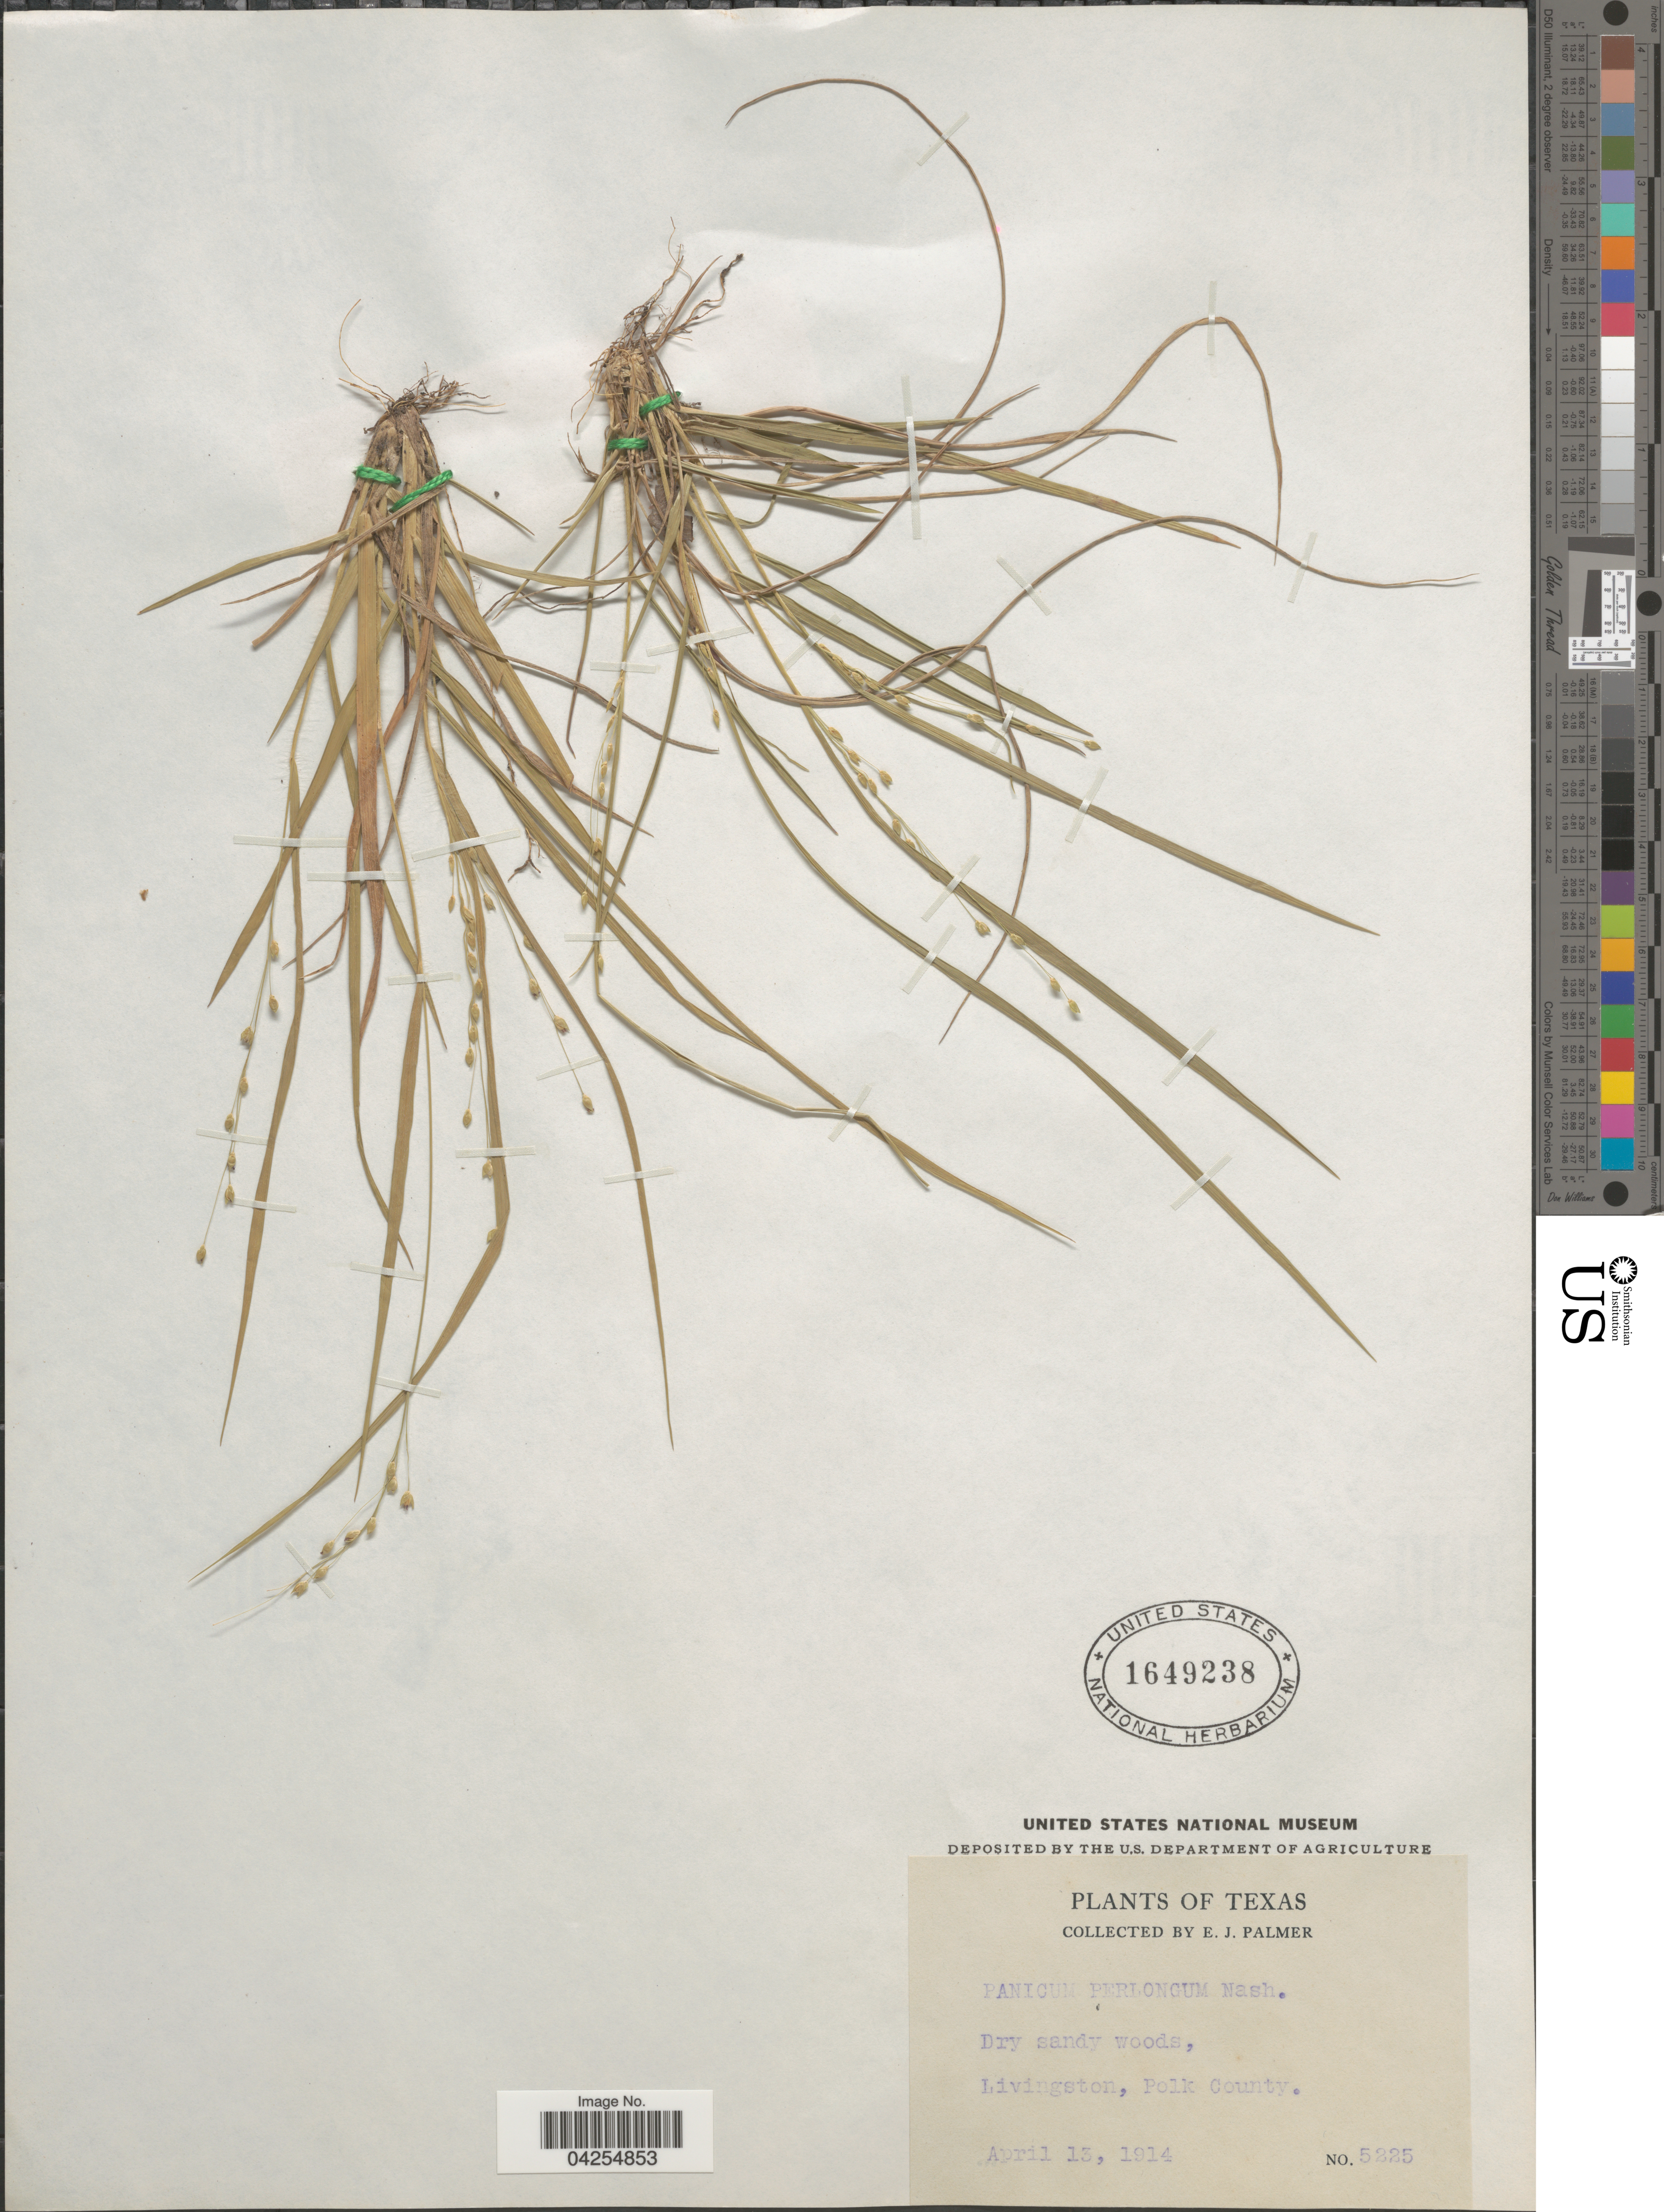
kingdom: Plantae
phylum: Tracheophyta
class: Liliopsida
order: Poales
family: Poaceae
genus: Dichanthelium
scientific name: Dichanthelium depauperatum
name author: (Muhl.) Gould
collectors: E. J. Palmer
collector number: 5225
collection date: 1914-04-13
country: United States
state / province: Texas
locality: Livingston, Polk County.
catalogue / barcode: US 1649238